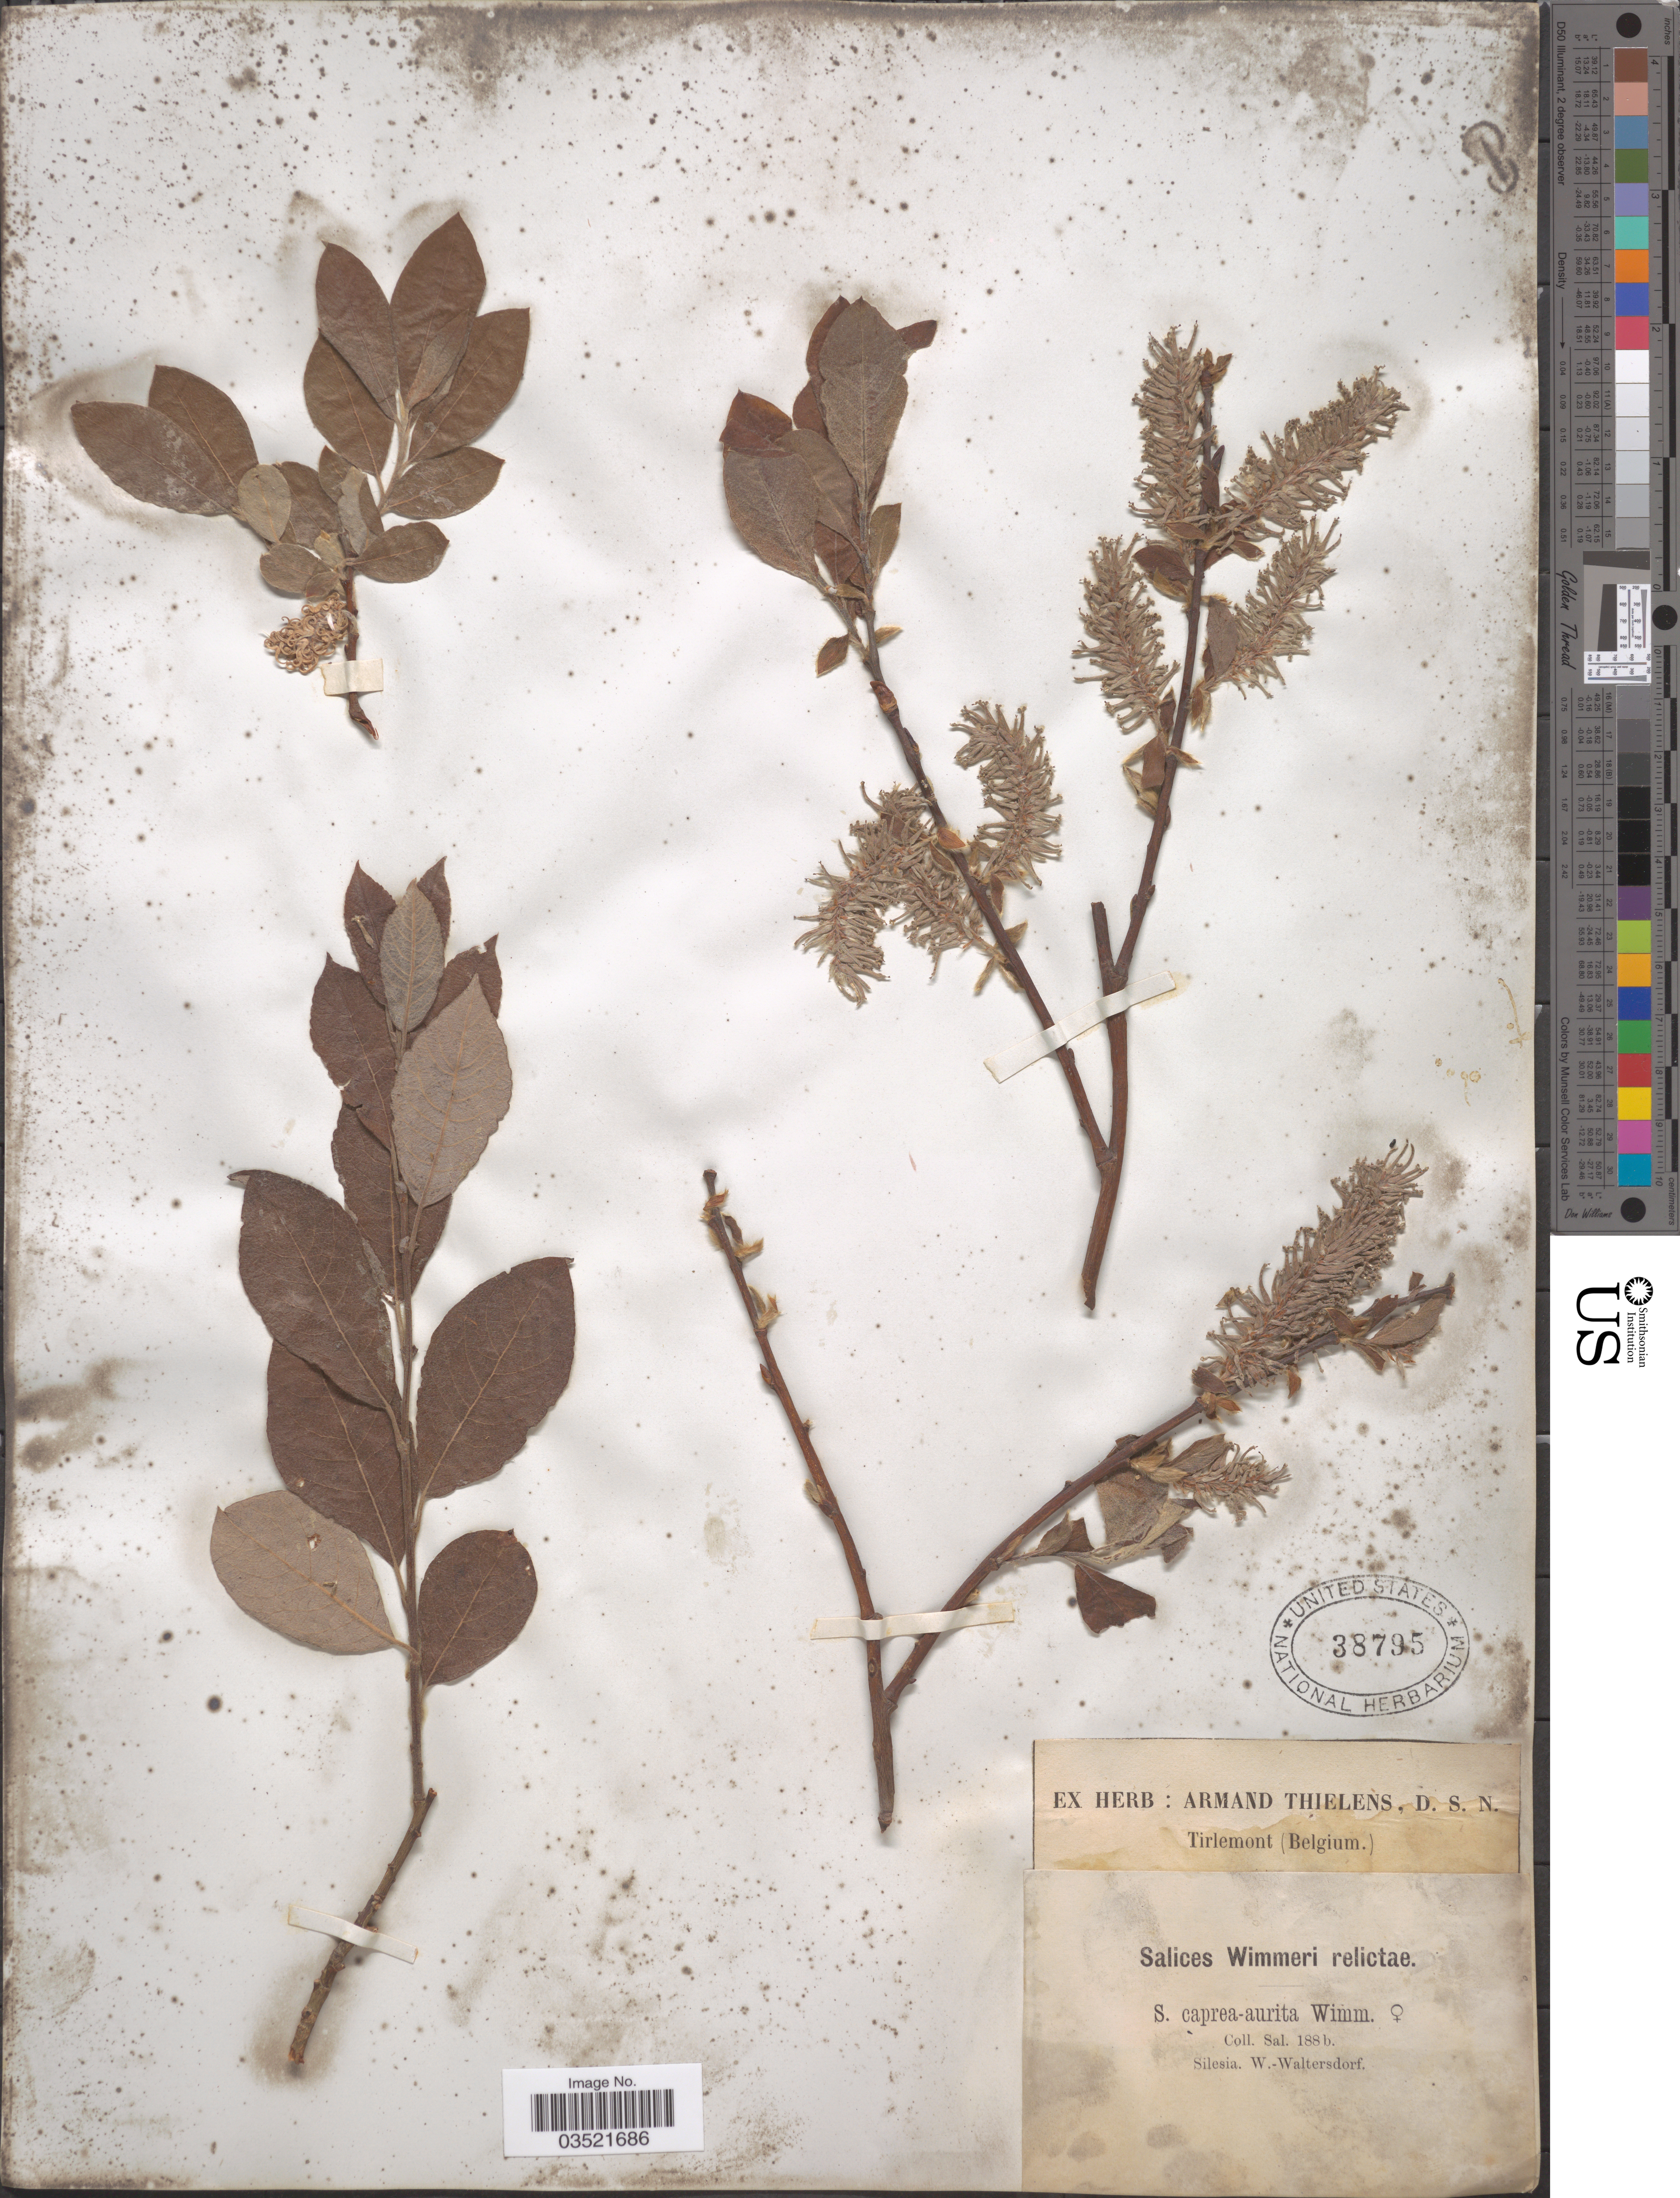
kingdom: Plantae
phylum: Tracheophyta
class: Magnoliopsida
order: Malpighiales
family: Salicaceae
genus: Salix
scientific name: Salix aurita x S. caprea L.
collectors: ex herb. Armand Thielens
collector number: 188b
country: Poland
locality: Silesia. W.-Waltersdorf.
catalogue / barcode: US 38795